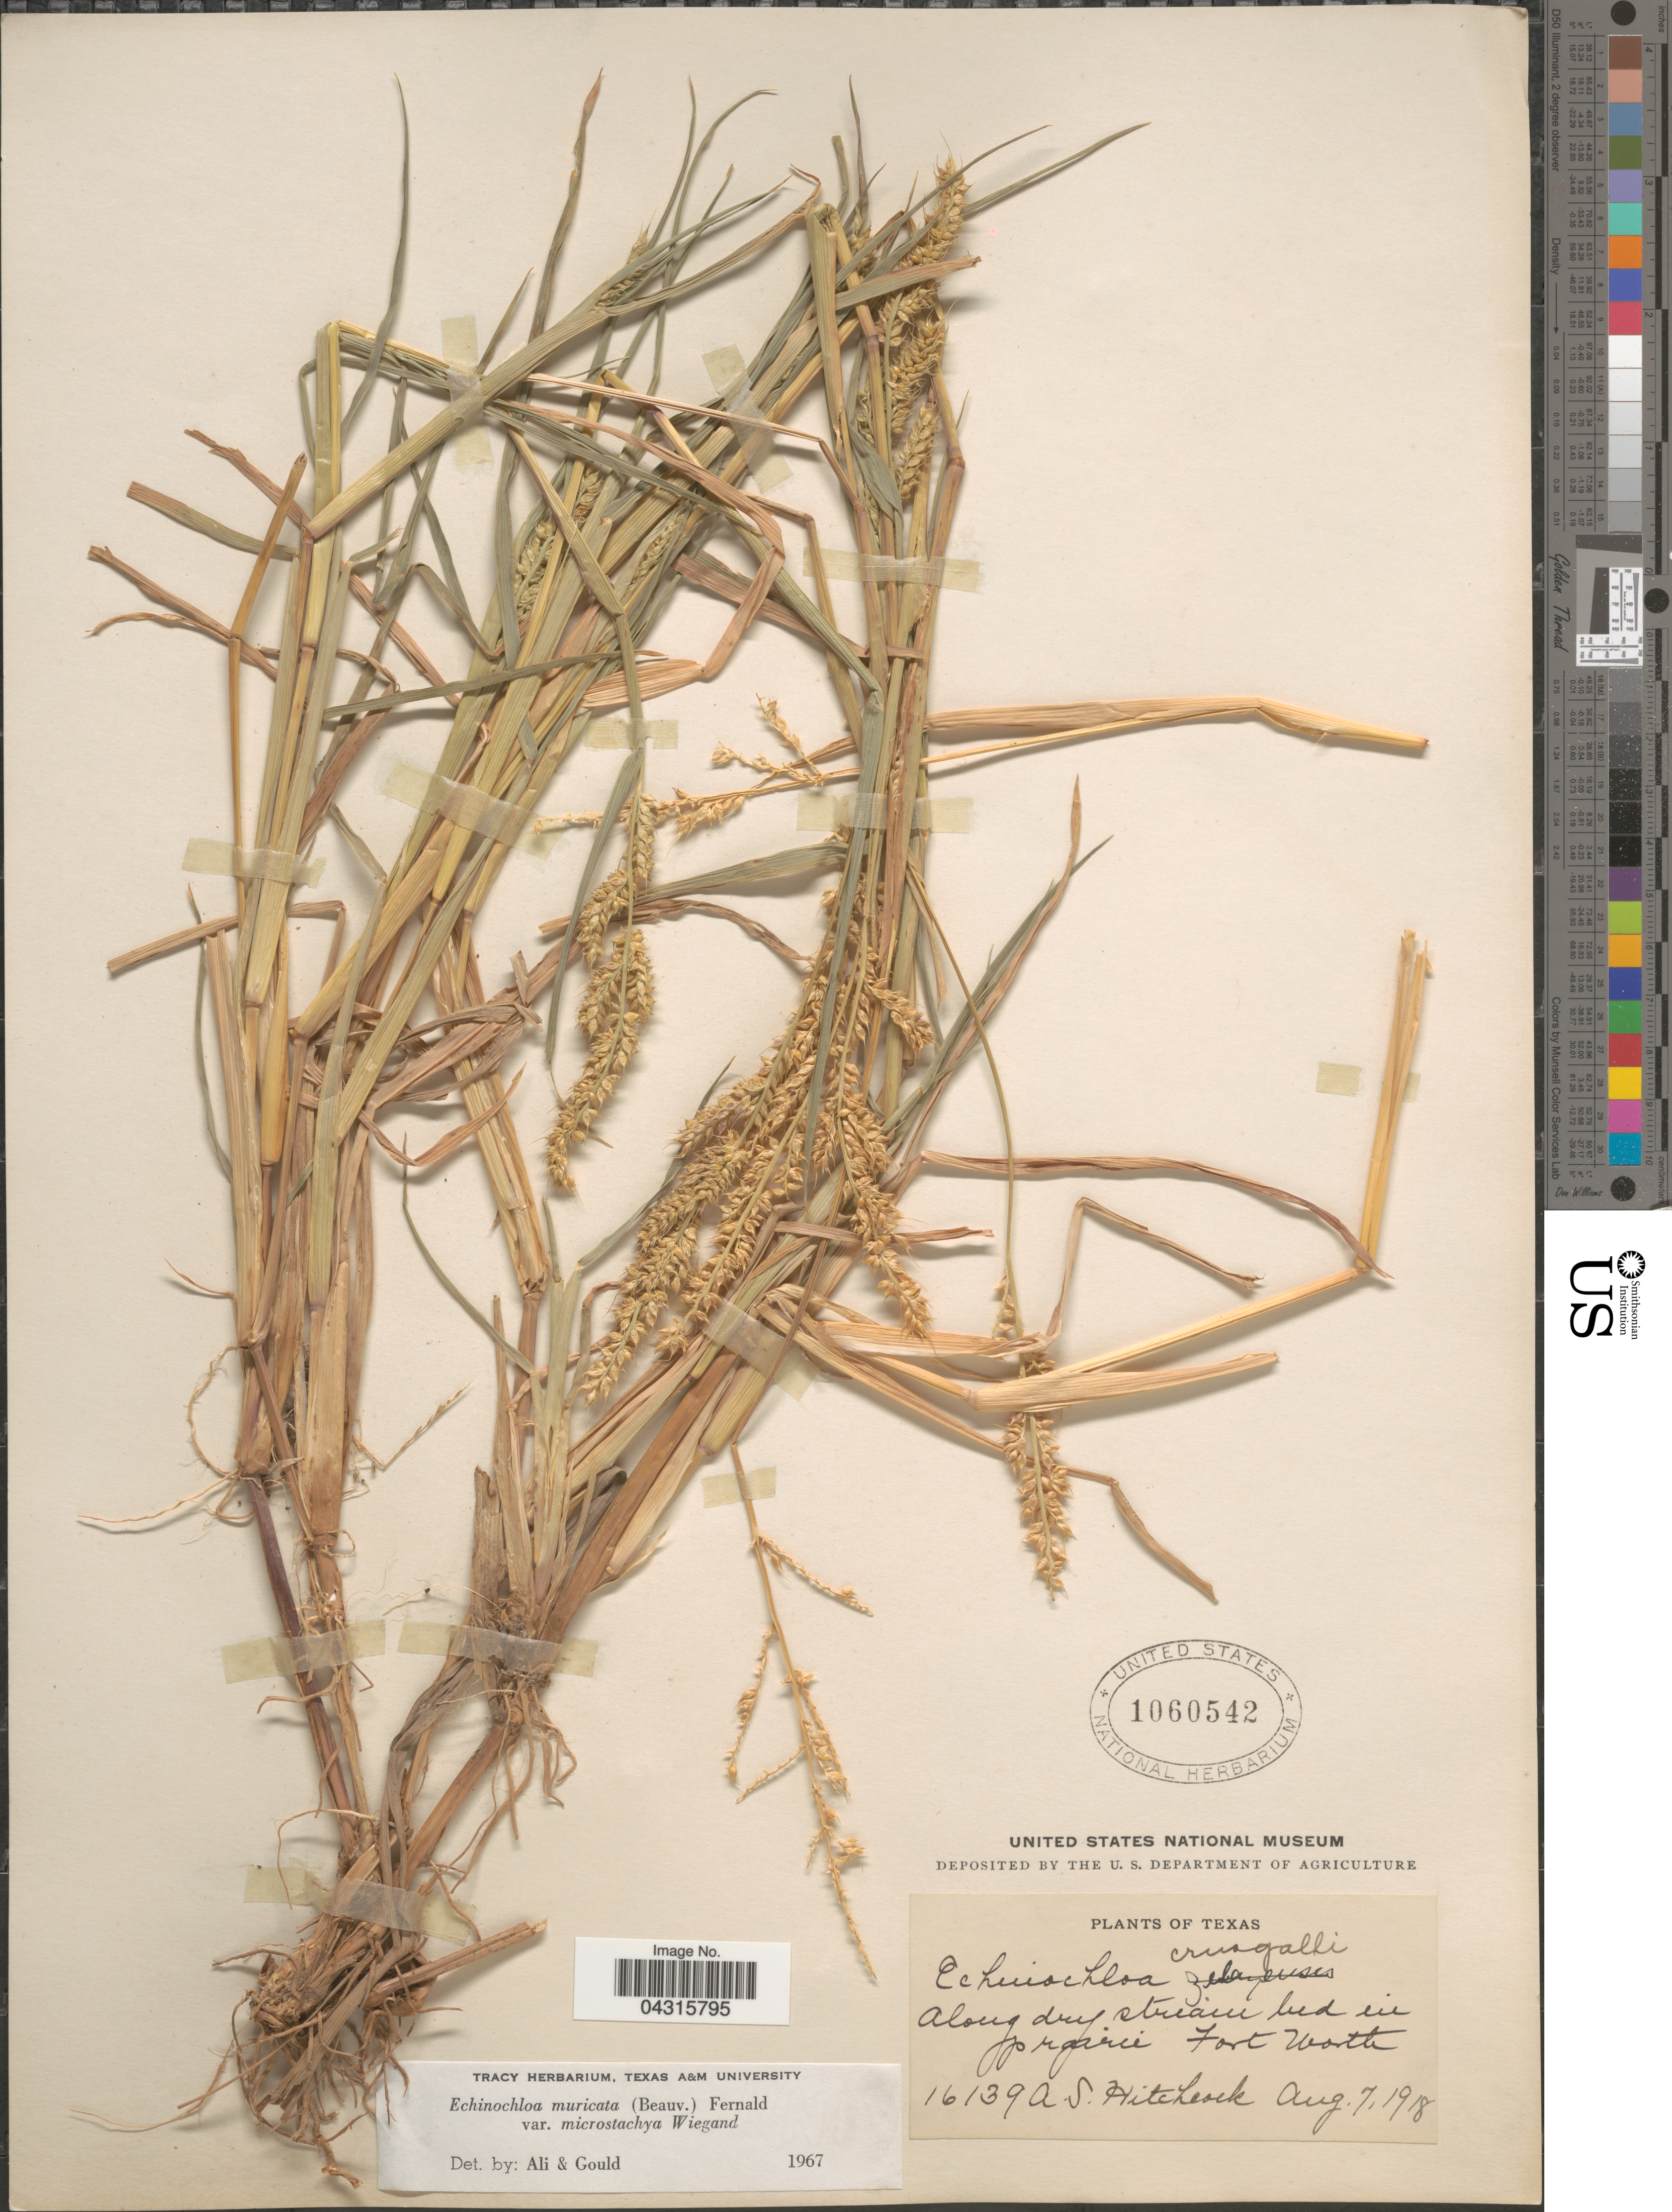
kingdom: Plantae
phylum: Tracheophyta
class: Liliopsida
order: Poales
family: Poaceae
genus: Echinochloa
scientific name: Echinochloa muricata var. microstachya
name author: Wiegand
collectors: A. S. Hitchcock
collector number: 16139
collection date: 1918-08-07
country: United States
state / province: Texas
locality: Along dry stream bed in prairie. Fort Worth.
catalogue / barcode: US 1060542